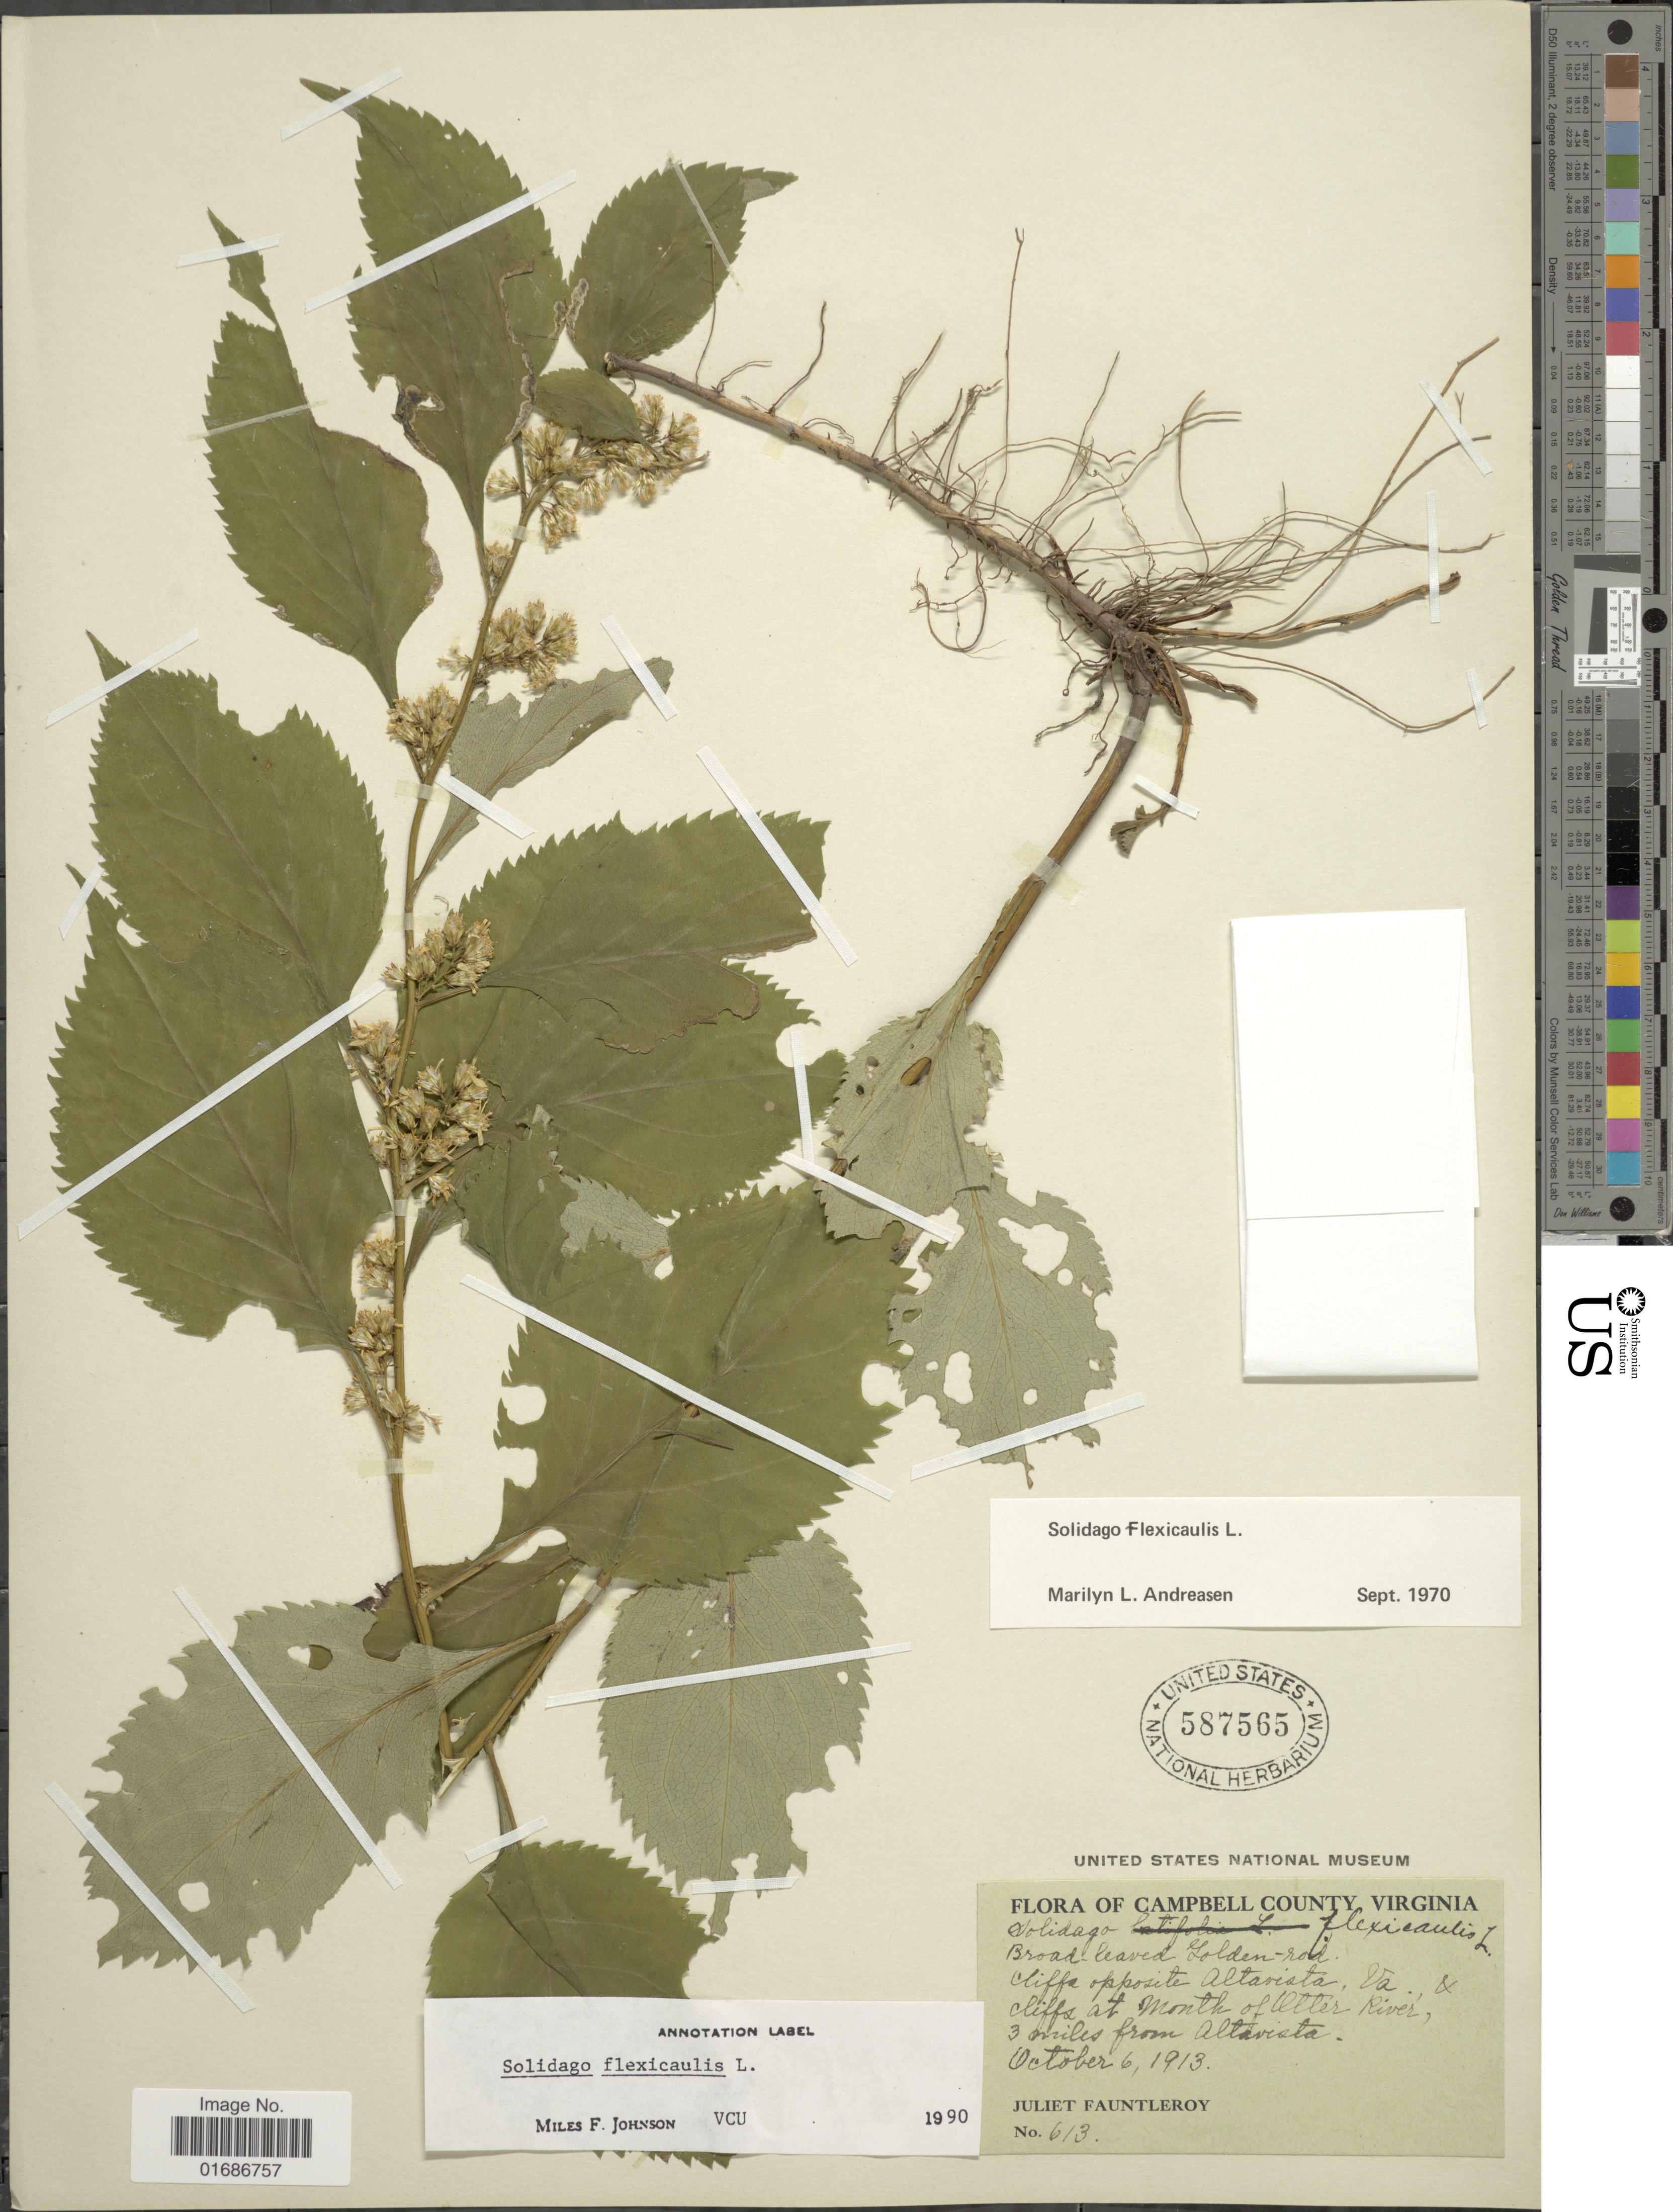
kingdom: Plantae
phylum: Tracheophyta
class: Magnoliopsida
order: Asterales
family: Asteraceae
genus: Solidago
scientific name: Solidago flexicaulis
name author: L.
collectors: J. Fauntleroy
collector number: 613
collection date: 1913-10-06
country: United States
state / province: Virginia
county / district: Campbell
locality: Campbell County, Cliffs at Mouth of Utter River, 3 miles from Altavista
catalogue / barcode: US 587565